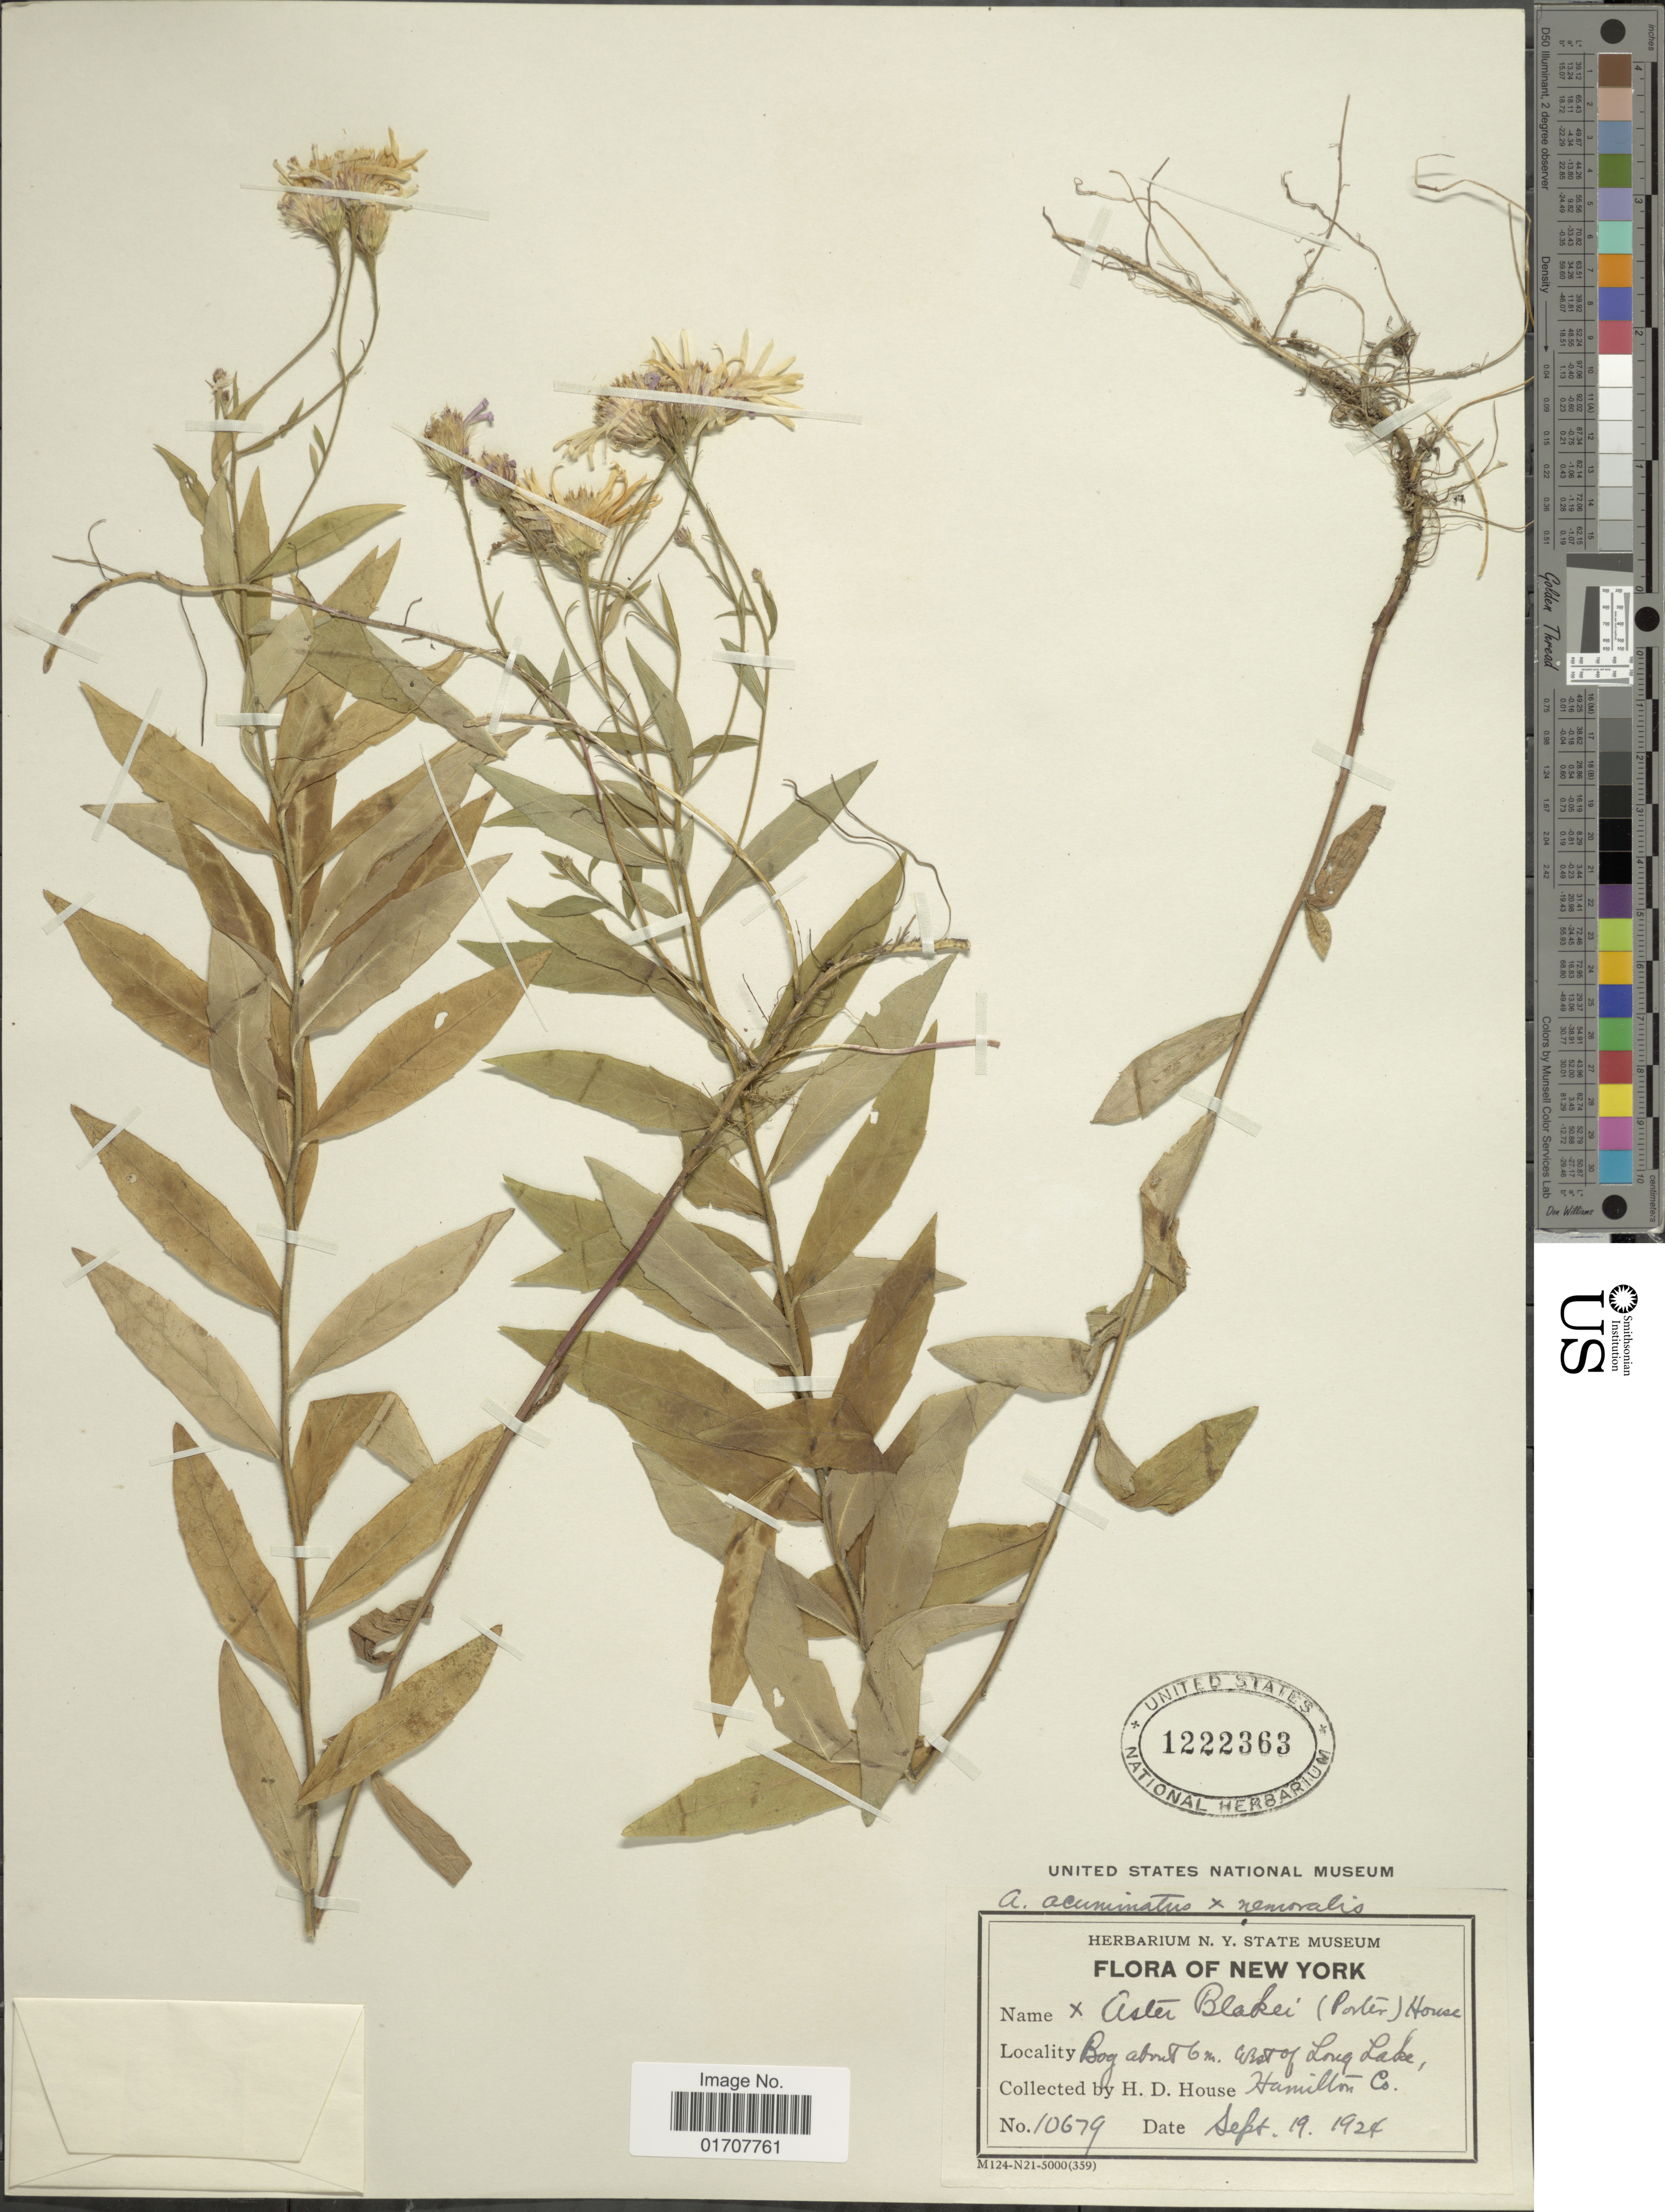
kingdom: Plantae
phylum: Tracheophyta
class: Magnoliopsida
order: Asterales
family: Asteraceae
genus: Oclemena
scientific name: Oclemena x blakei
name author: (Porter) G.L. Nesom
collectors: H. D. House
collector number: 10679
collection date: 1924-09-19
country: United States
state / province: New York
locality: Bog about 6m west of Long Lake, Hamilton Co.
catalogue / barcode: US 1222363